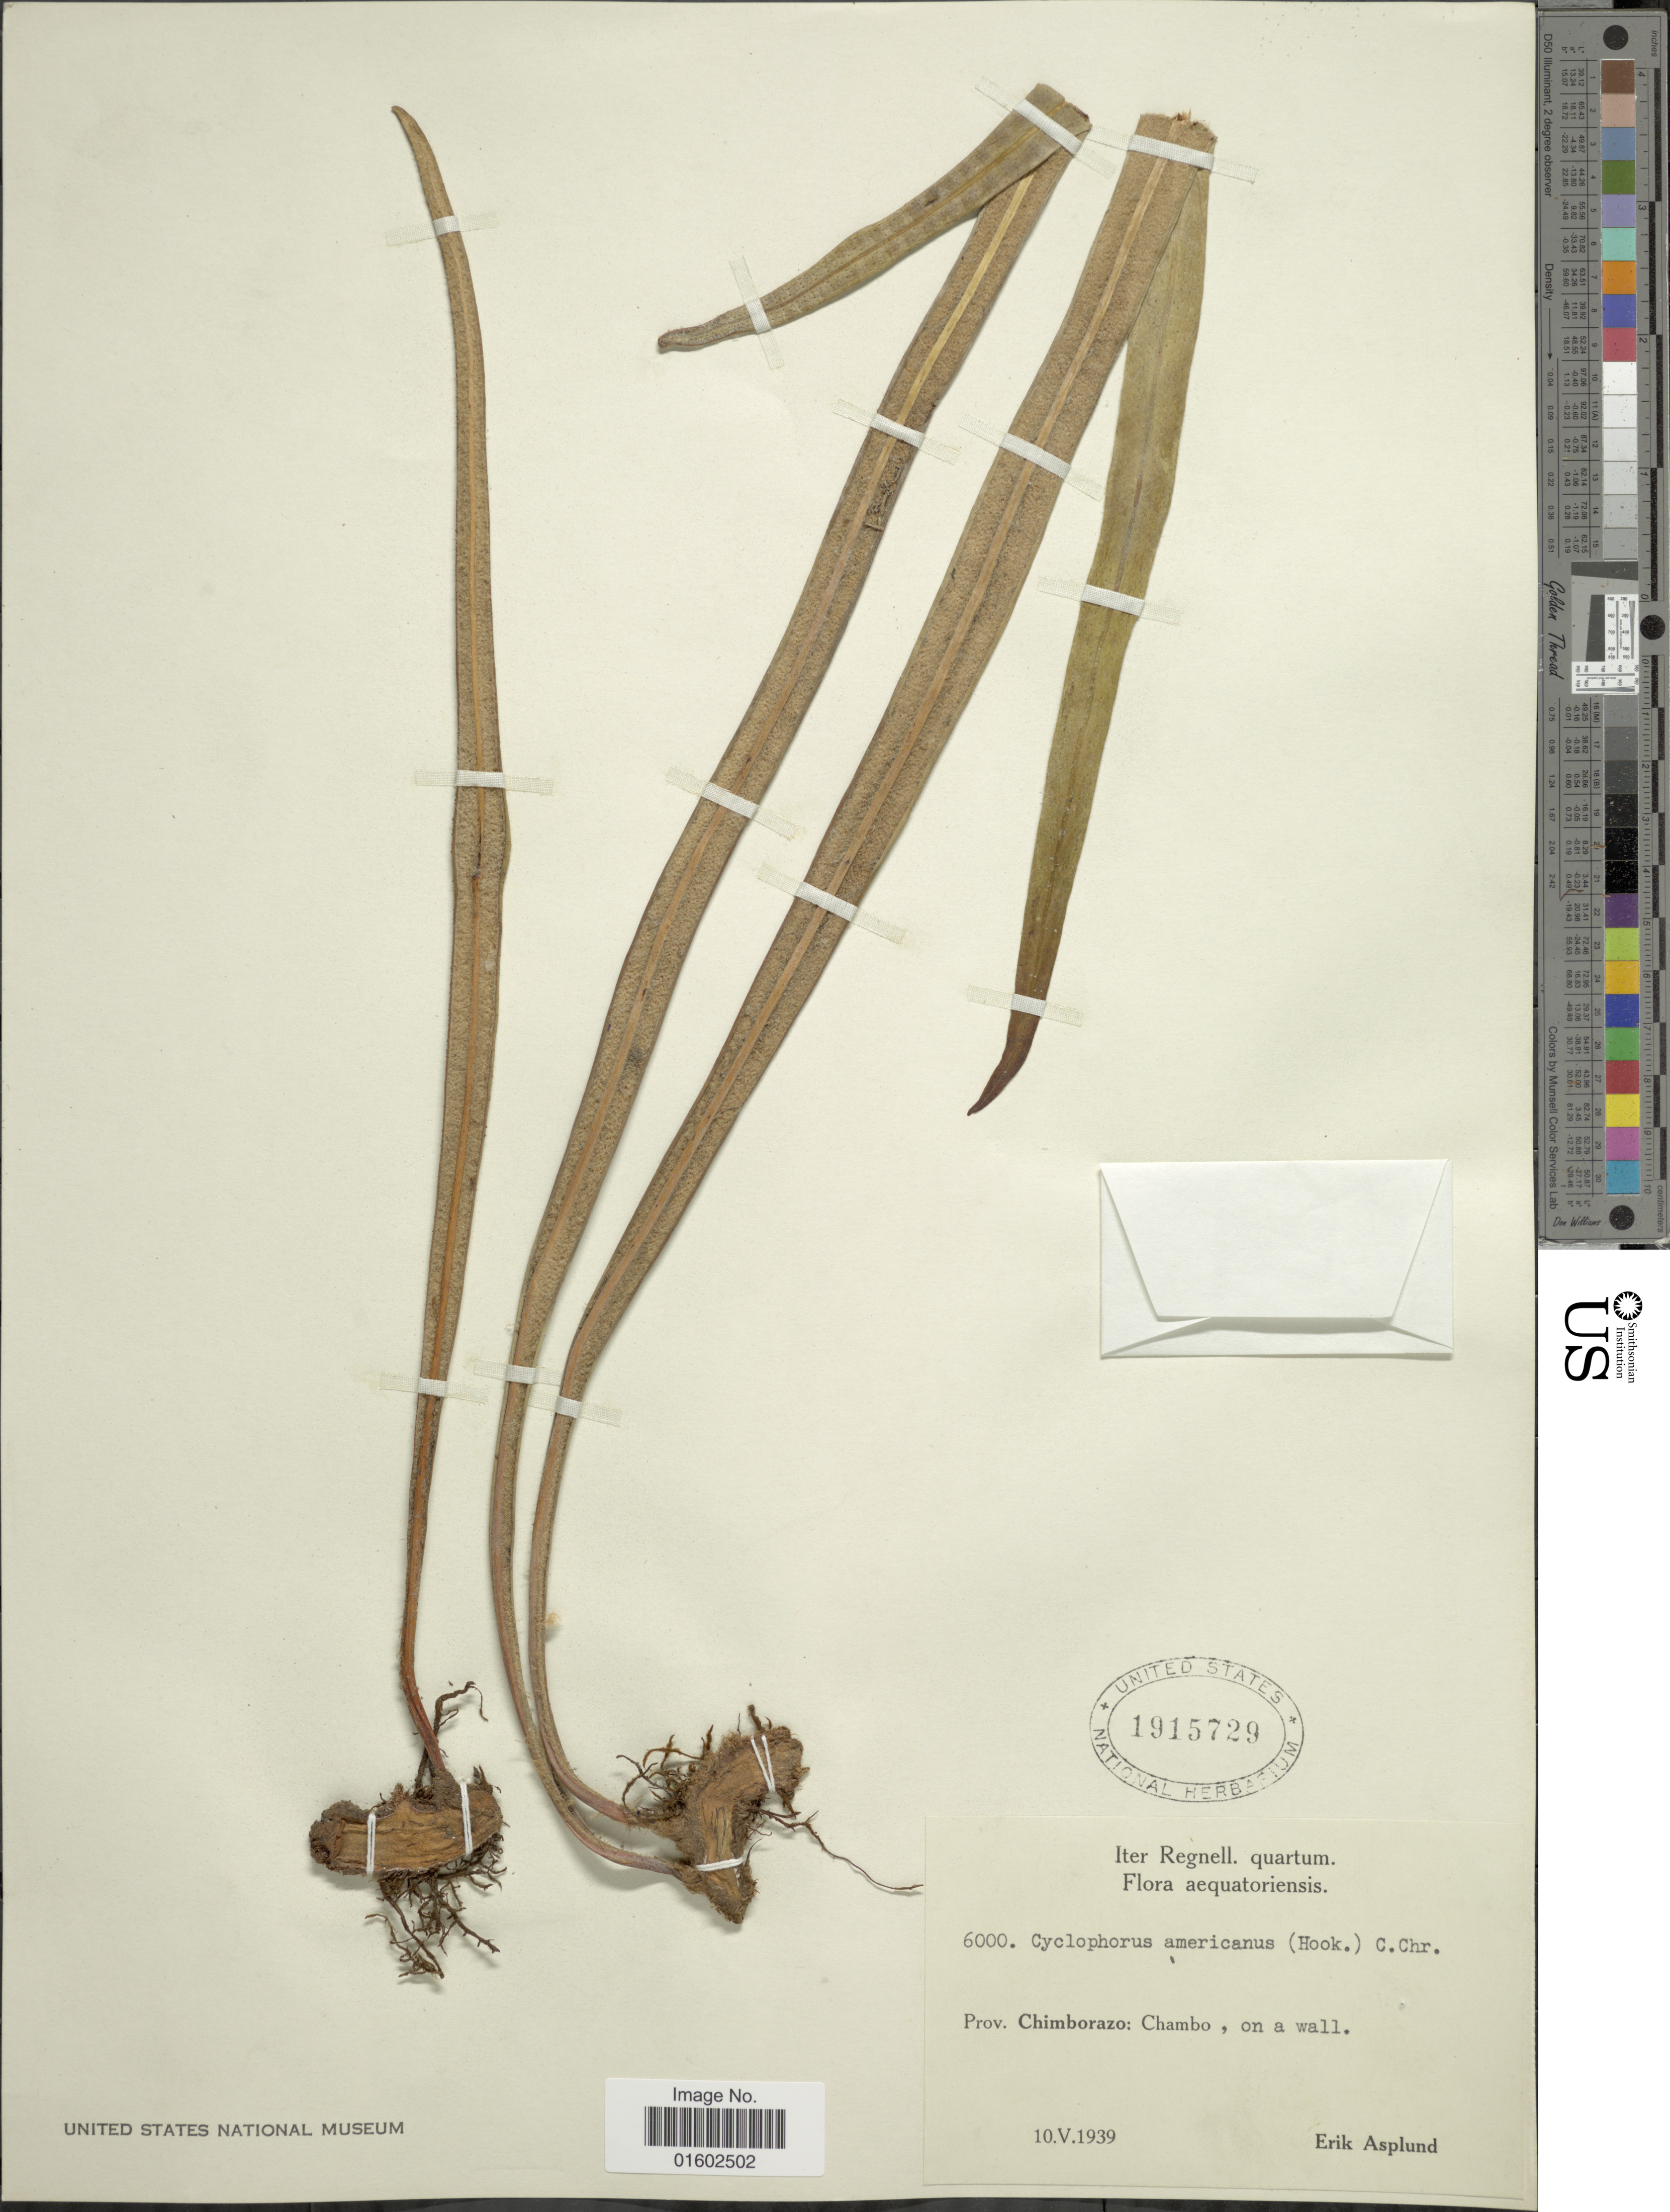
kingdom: Plantae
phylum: Tracheophyta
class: Polypodiopsida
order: Polypodiales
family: Polypodiaceae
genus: Niphidium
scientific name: Niphidium longifolium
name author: (Cav.) C.V. Morton & Lellinger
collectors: E. Asplund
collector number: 6000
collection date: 1939-05-10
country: Ecuador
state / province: Chimborazo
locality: Chambo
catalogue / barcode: US 1915729